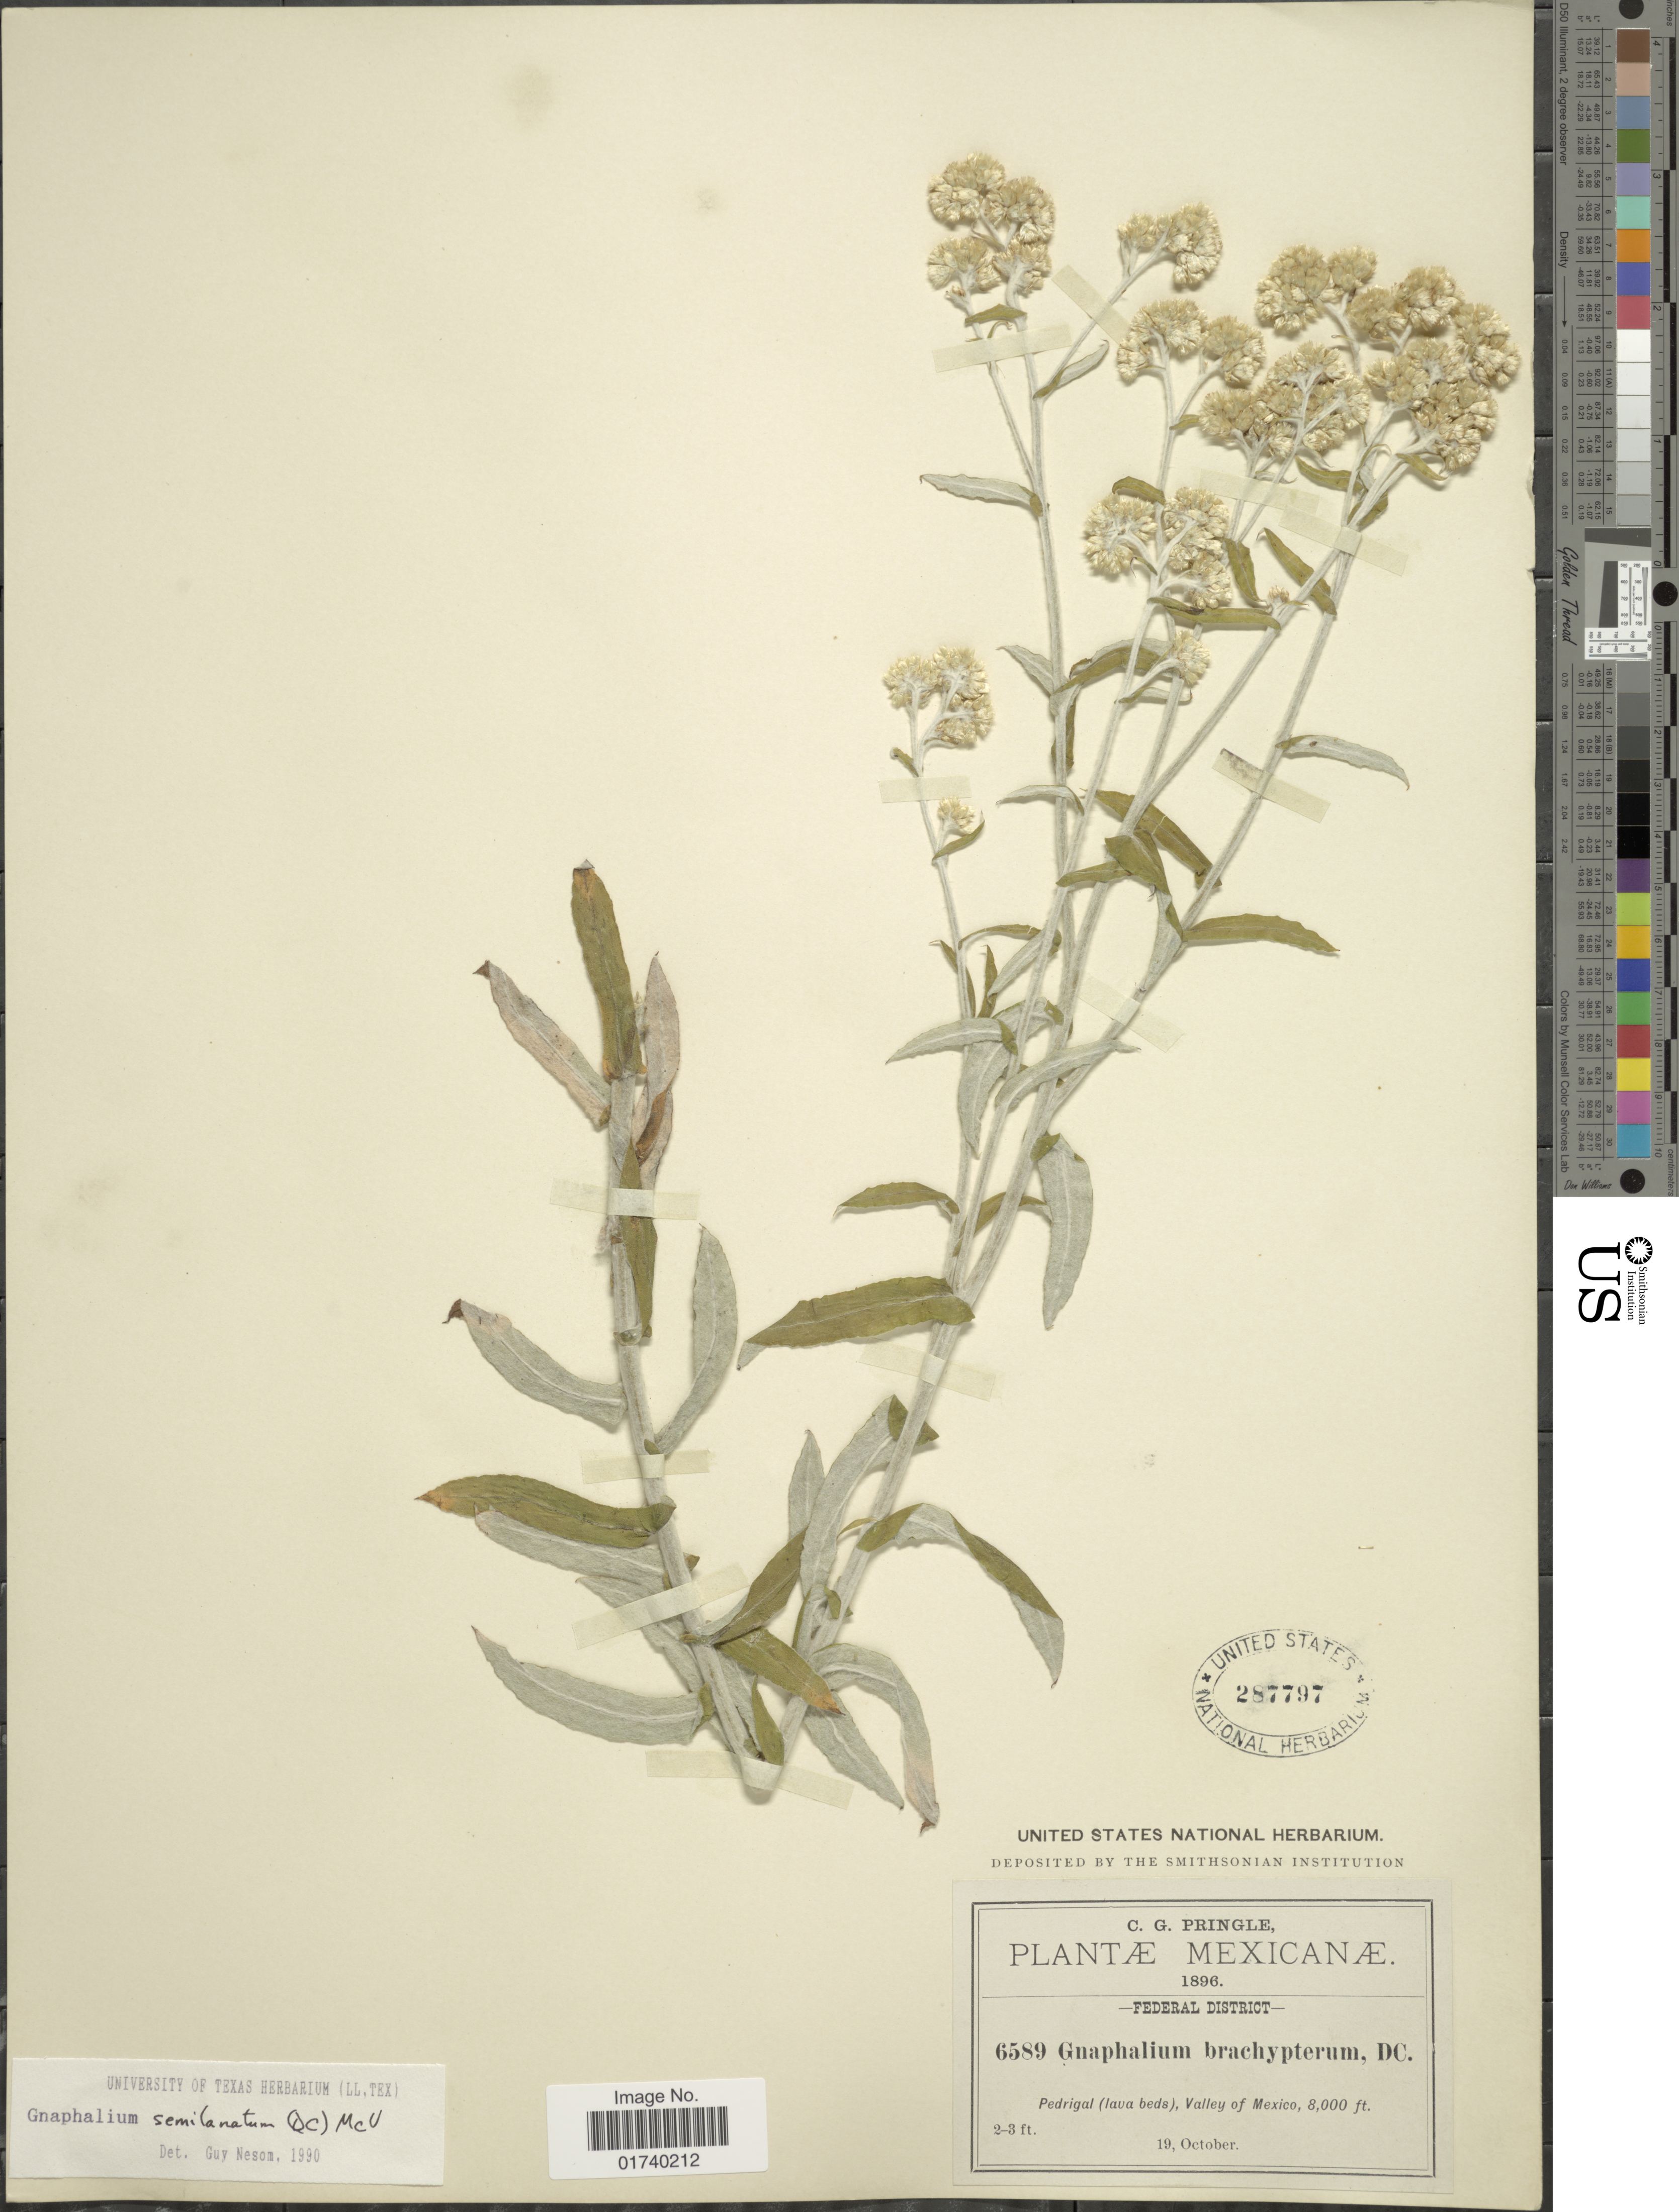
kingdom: Plantae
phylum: Tracheophyta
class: Magnoliopsida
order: Asterales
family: Asteraceae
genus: Pseudognaphalium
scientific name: Pseudognaphalium semilanatum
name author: (DC.) Anderb.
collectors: C. G. Pringle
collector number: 6589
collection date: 1896-10-19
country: Mexico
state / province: Distrito Federal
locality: Federal District, Pedrigal ( lava beds ) Valley of Mexico.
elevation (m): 2438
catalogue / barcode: US 287797